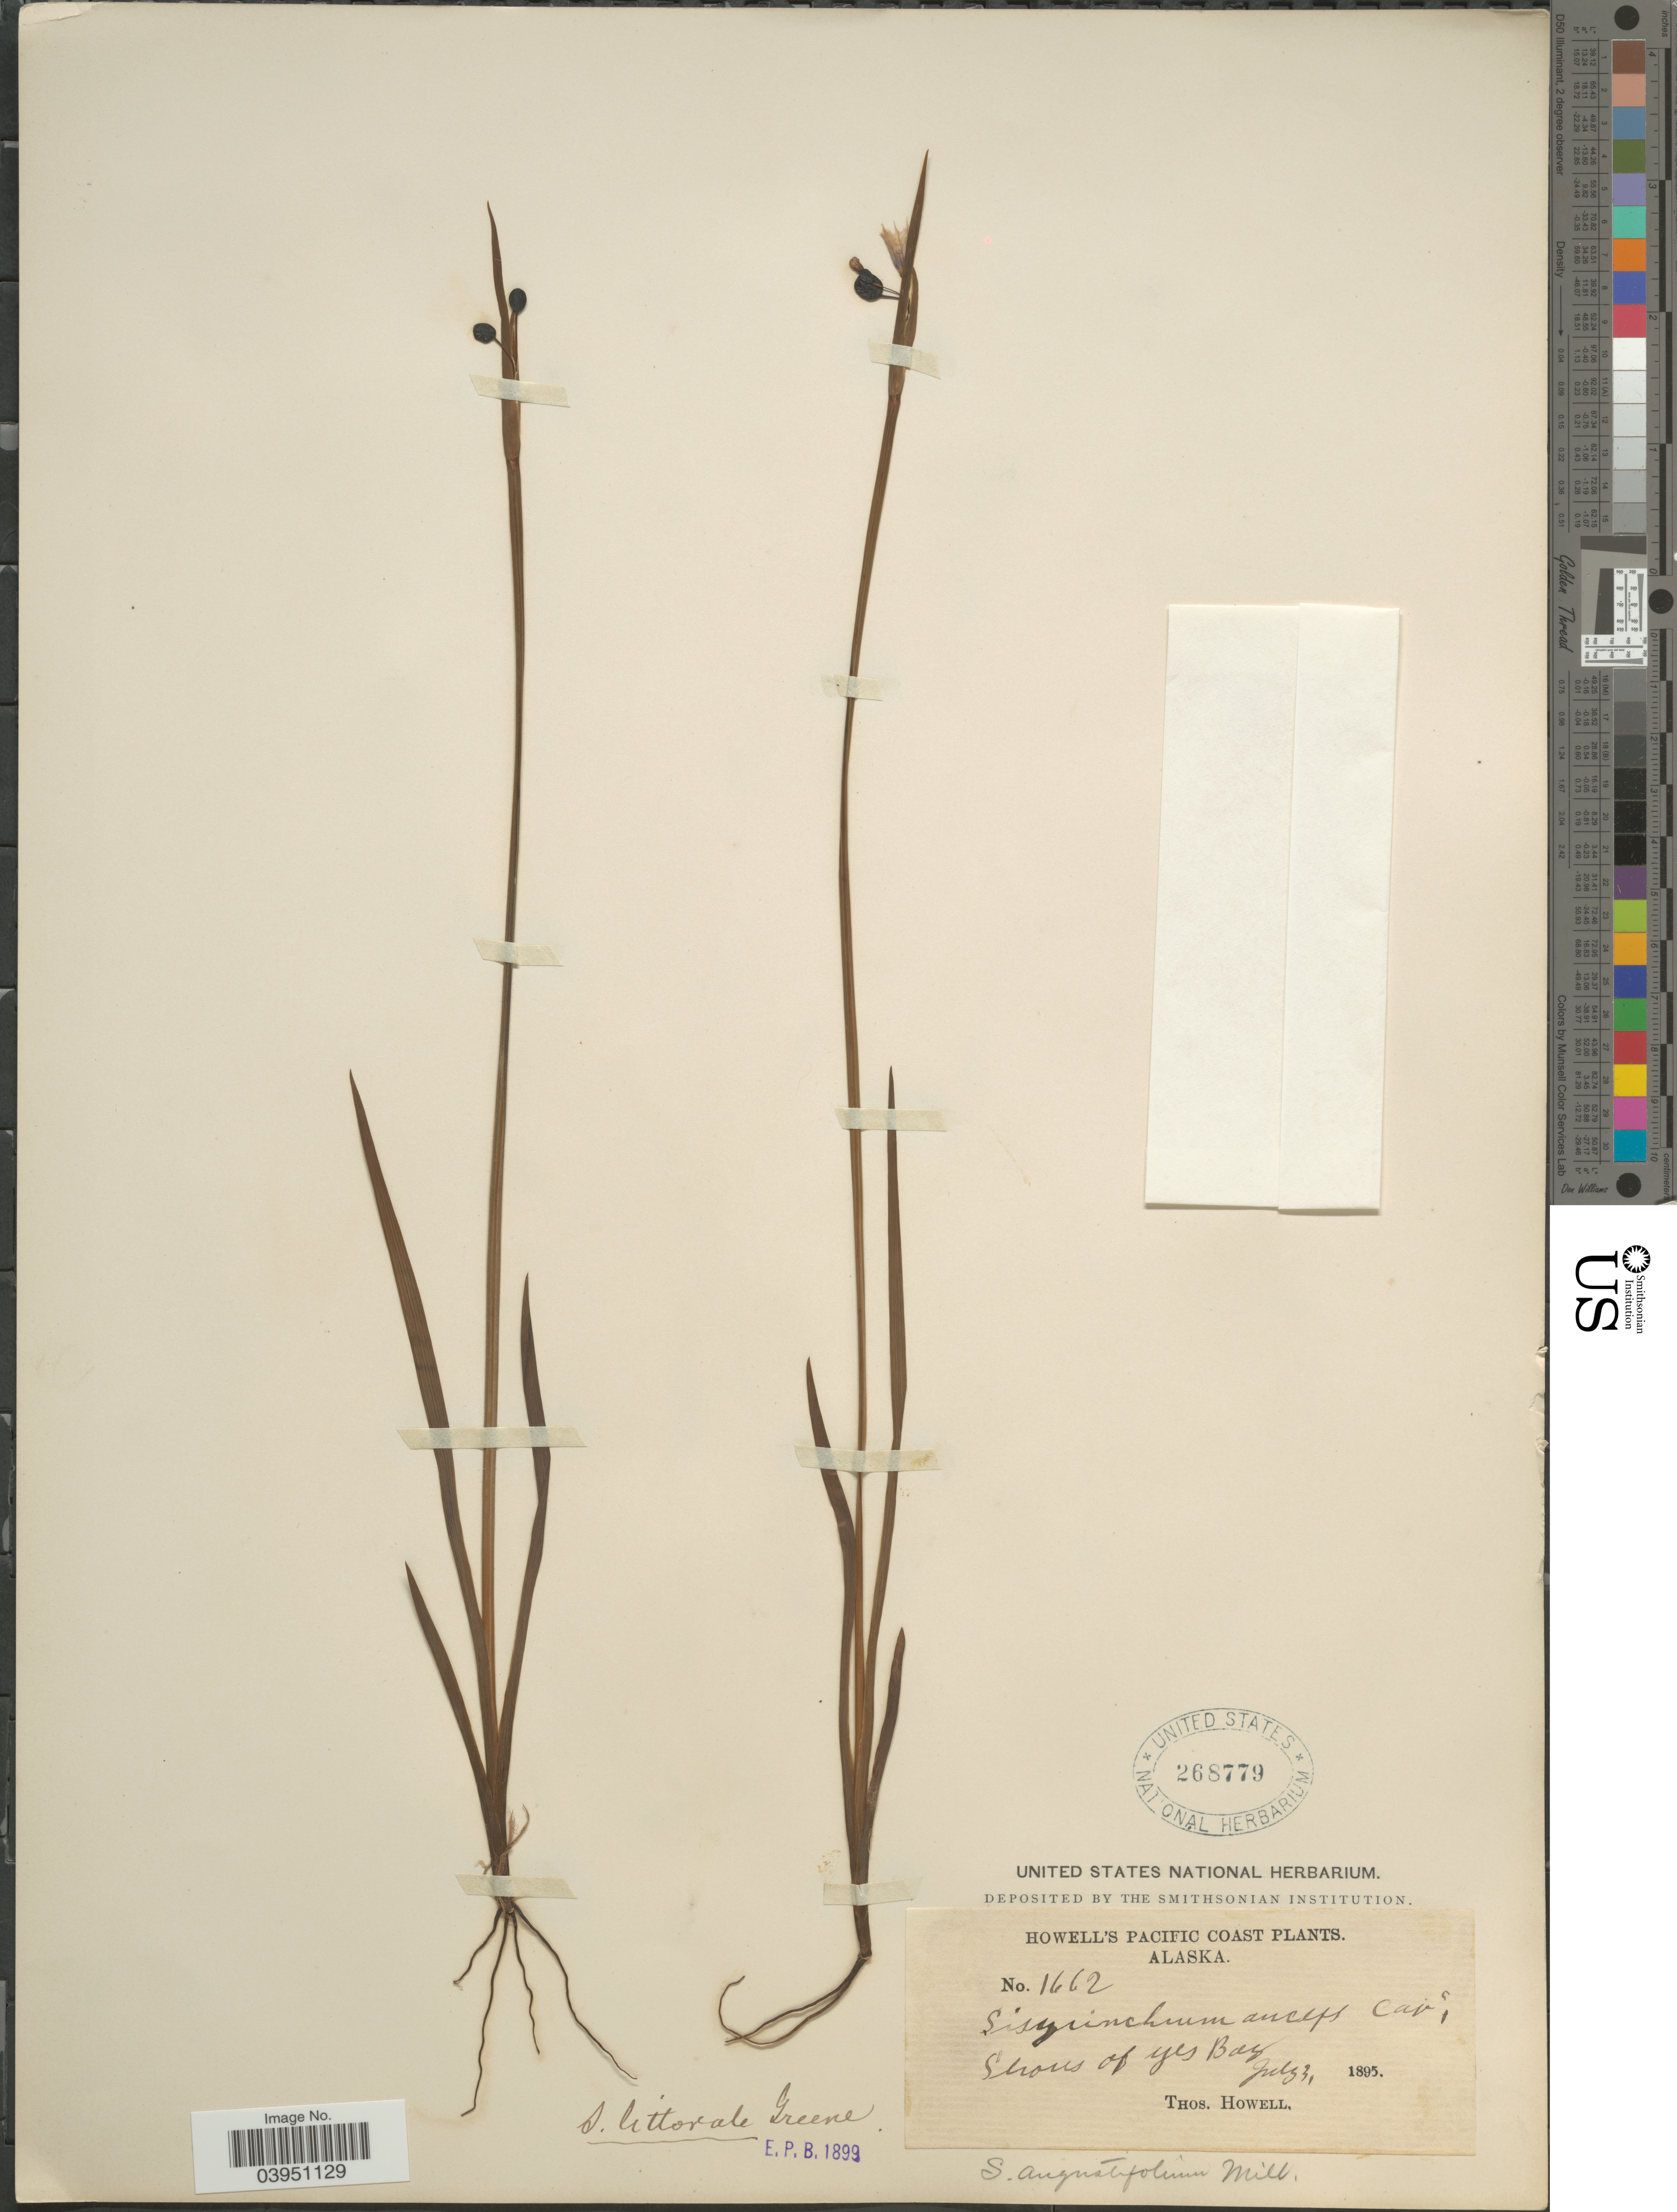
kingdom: Plantae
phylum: Tracheophyta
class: Liliopsida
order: Asparagales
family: Iridaceae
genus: Sisyrinchium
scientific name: Sisyrinchium littorale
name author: Greene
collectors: T. Howell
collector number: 1662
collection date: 1895-07-03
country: United States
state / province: Alaska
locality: Pacific Coast. Shores of Yes Bay.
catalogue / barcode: US 268779